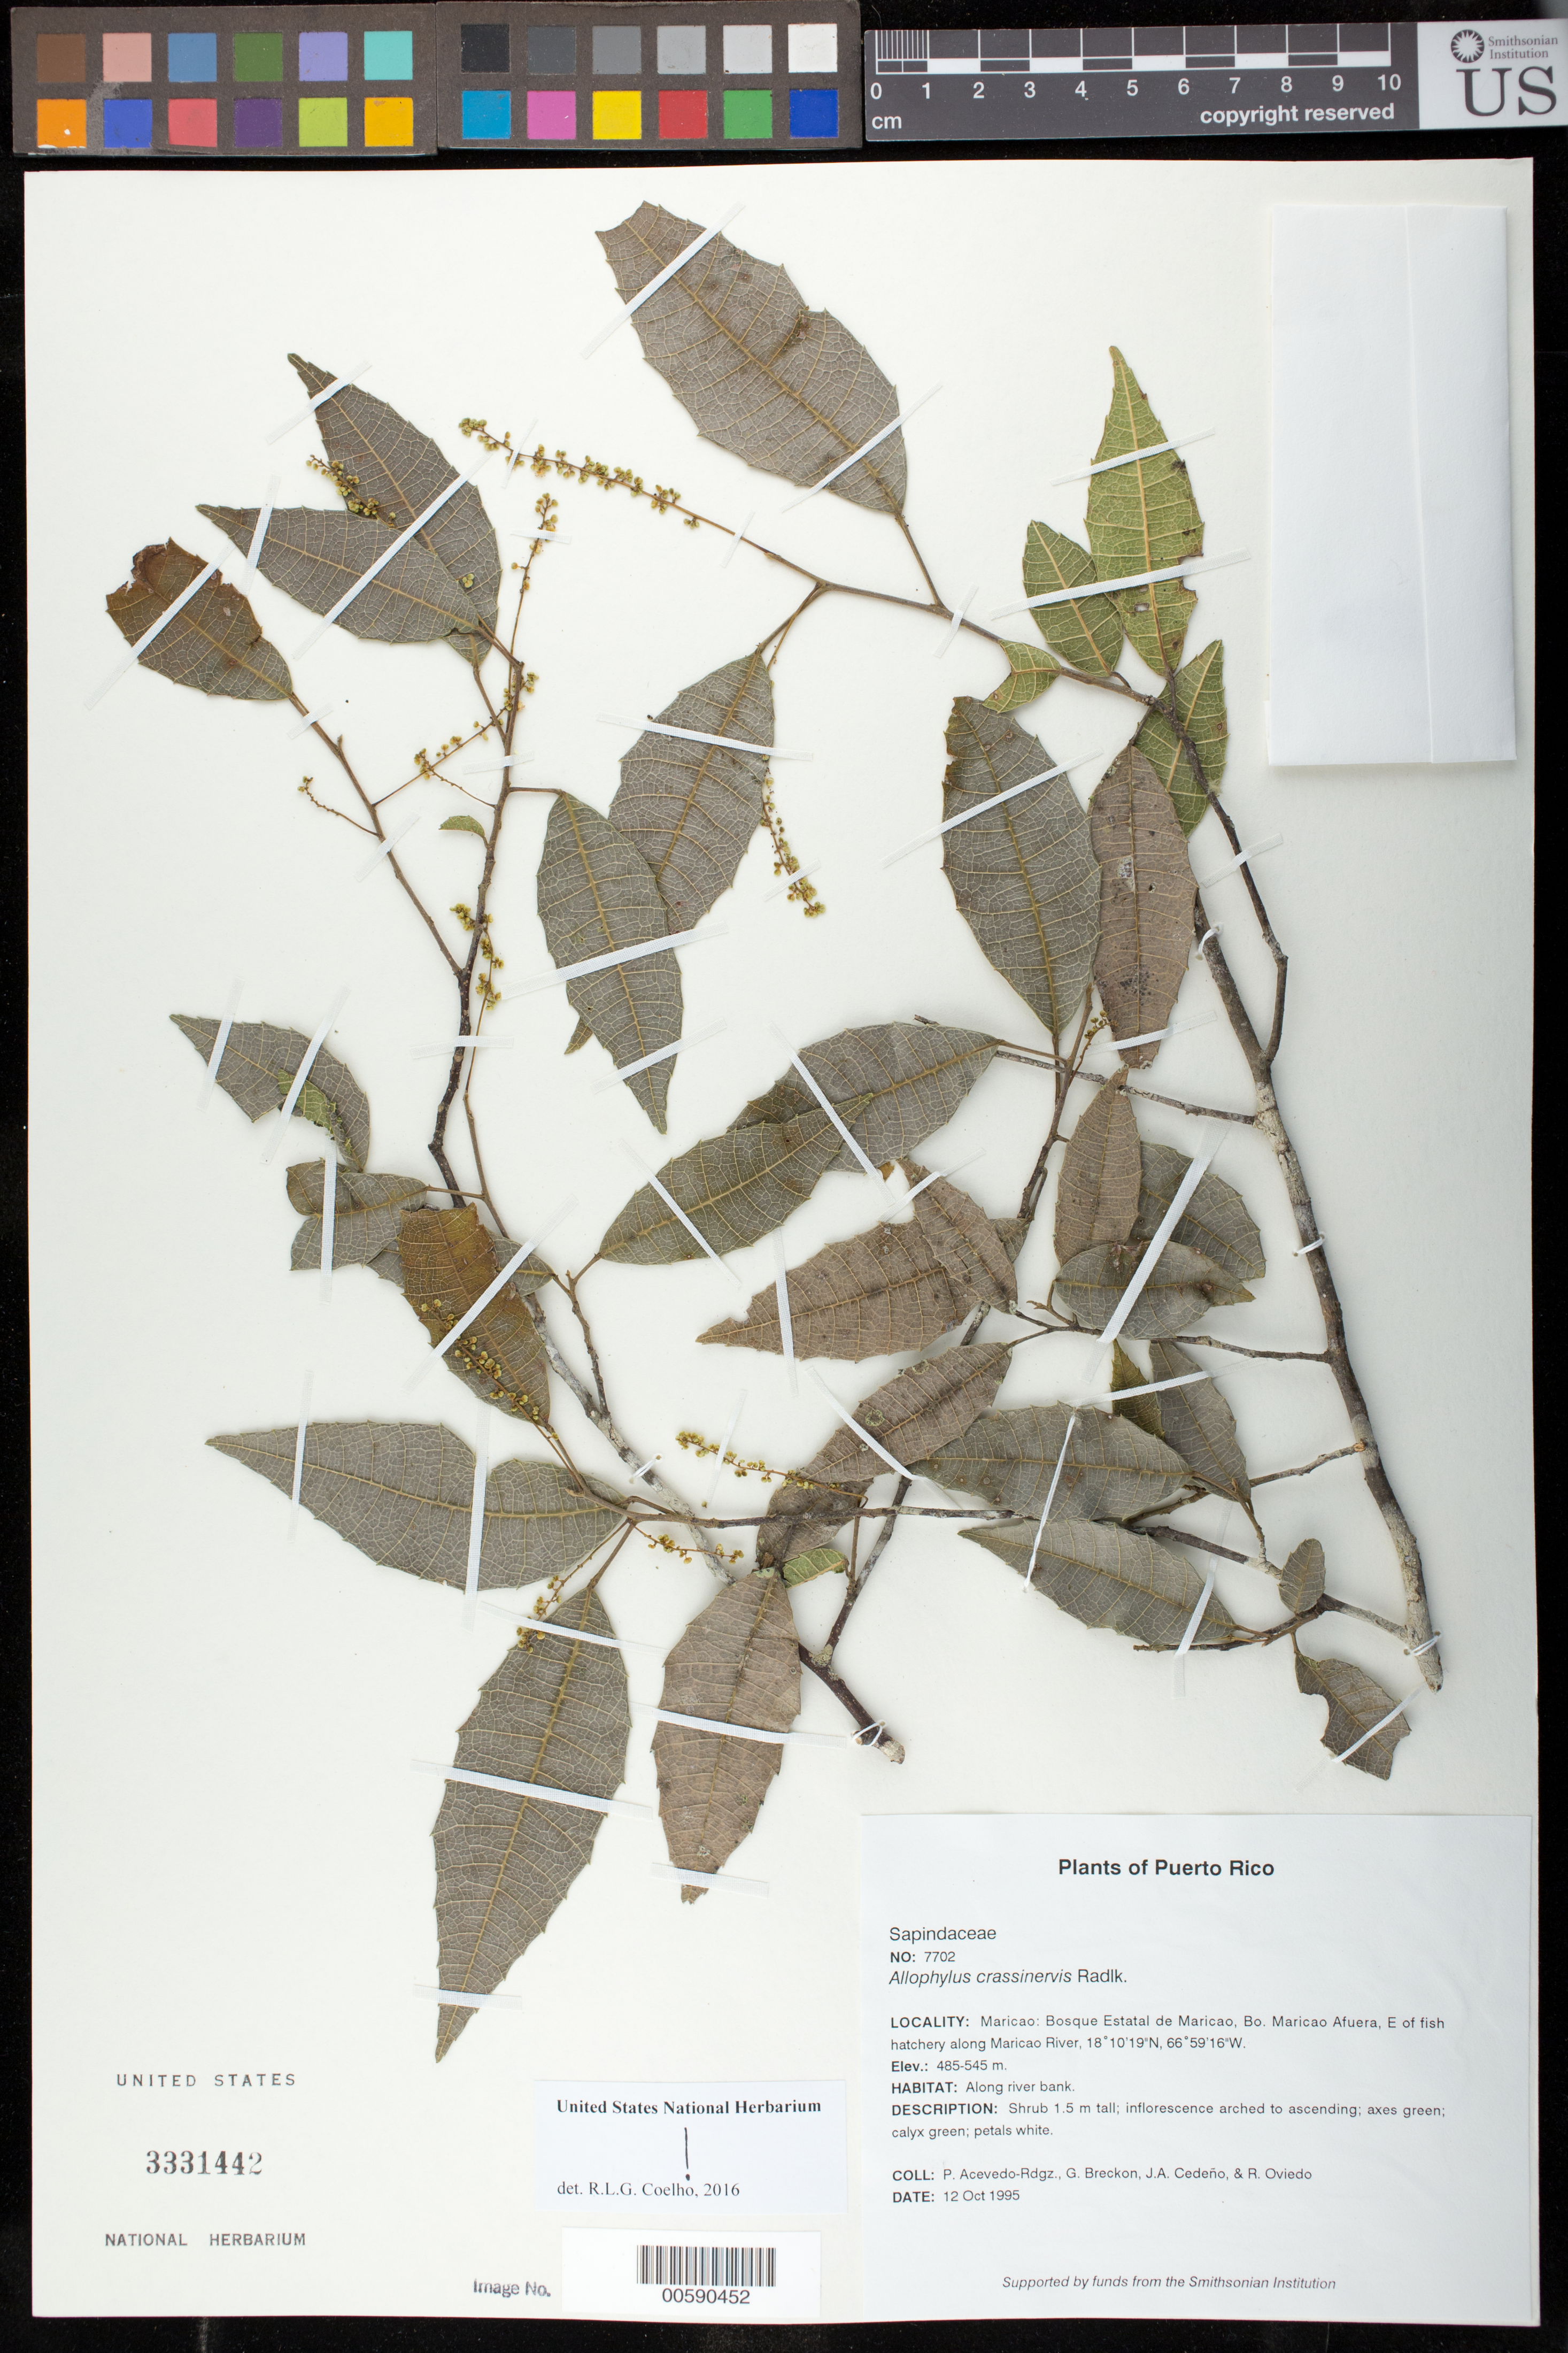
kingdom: Plantae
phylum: Tracheophyta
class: Magnoliopsida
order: Sapindales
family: Sapindaceae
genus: Allophylus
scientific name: Allophylus crassinervis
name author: Radlk.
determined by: Coelho, Rubens L. G.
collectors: P. Acevedo-Rodr., G. J. Breckon, J. A. Cedeño M. & R. Oviedo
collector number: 7702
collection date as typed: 13 Oct 1995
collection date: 1995-10-13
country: Puerto Rico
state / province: Maricao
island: Puerto Rico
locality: Maricao: Bosque Estatal de Maricao, Bo. Maricao Afuera, E of fish hatchery along Maricao River.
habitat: Along river bank.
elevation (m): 485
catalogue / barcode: US 3331442